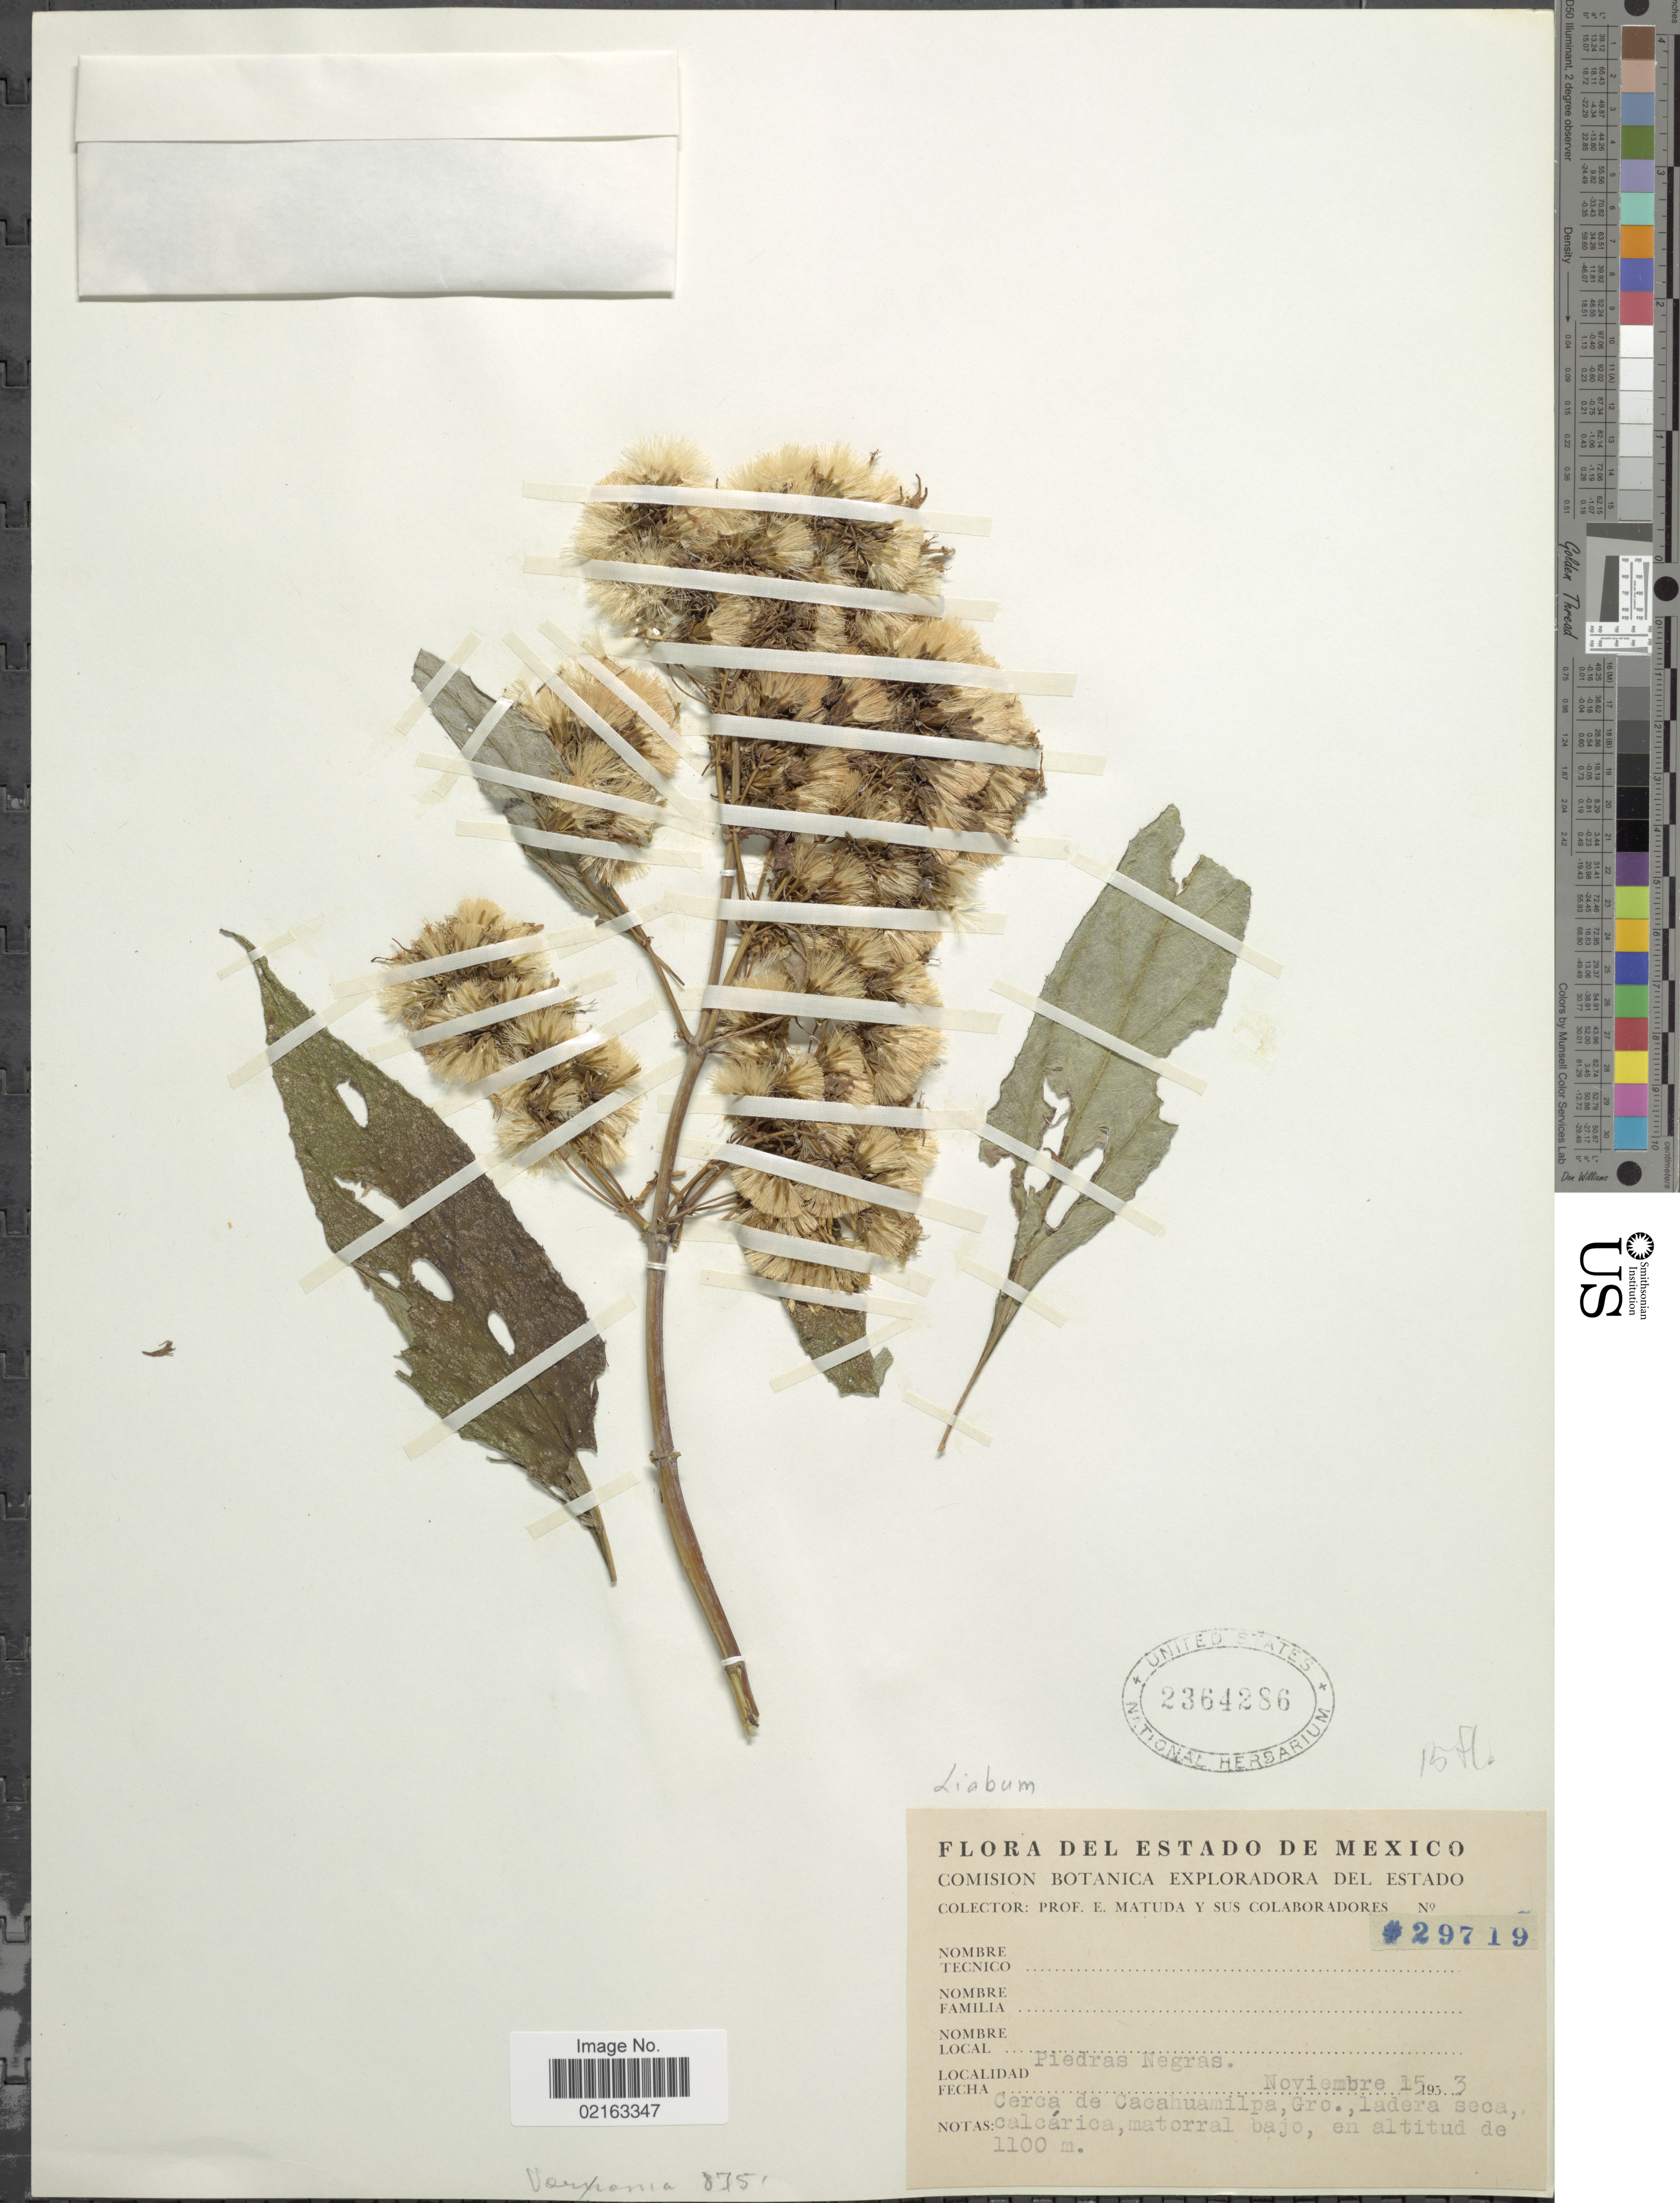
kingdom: Plantae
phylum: Tracheophyta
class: Magnoliopsida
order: Asterales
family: Asteraceae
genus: Sinclairia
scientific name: Sinclairia glabra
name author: (Hemsl.) Rydb.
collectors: E. Matuda & et al.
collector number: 29719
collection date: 1953-11-15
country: Mexico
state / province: Guerrero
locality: Cerca de Cacahuamilpa, Gro.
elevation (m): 1100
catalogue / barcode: US 2364286